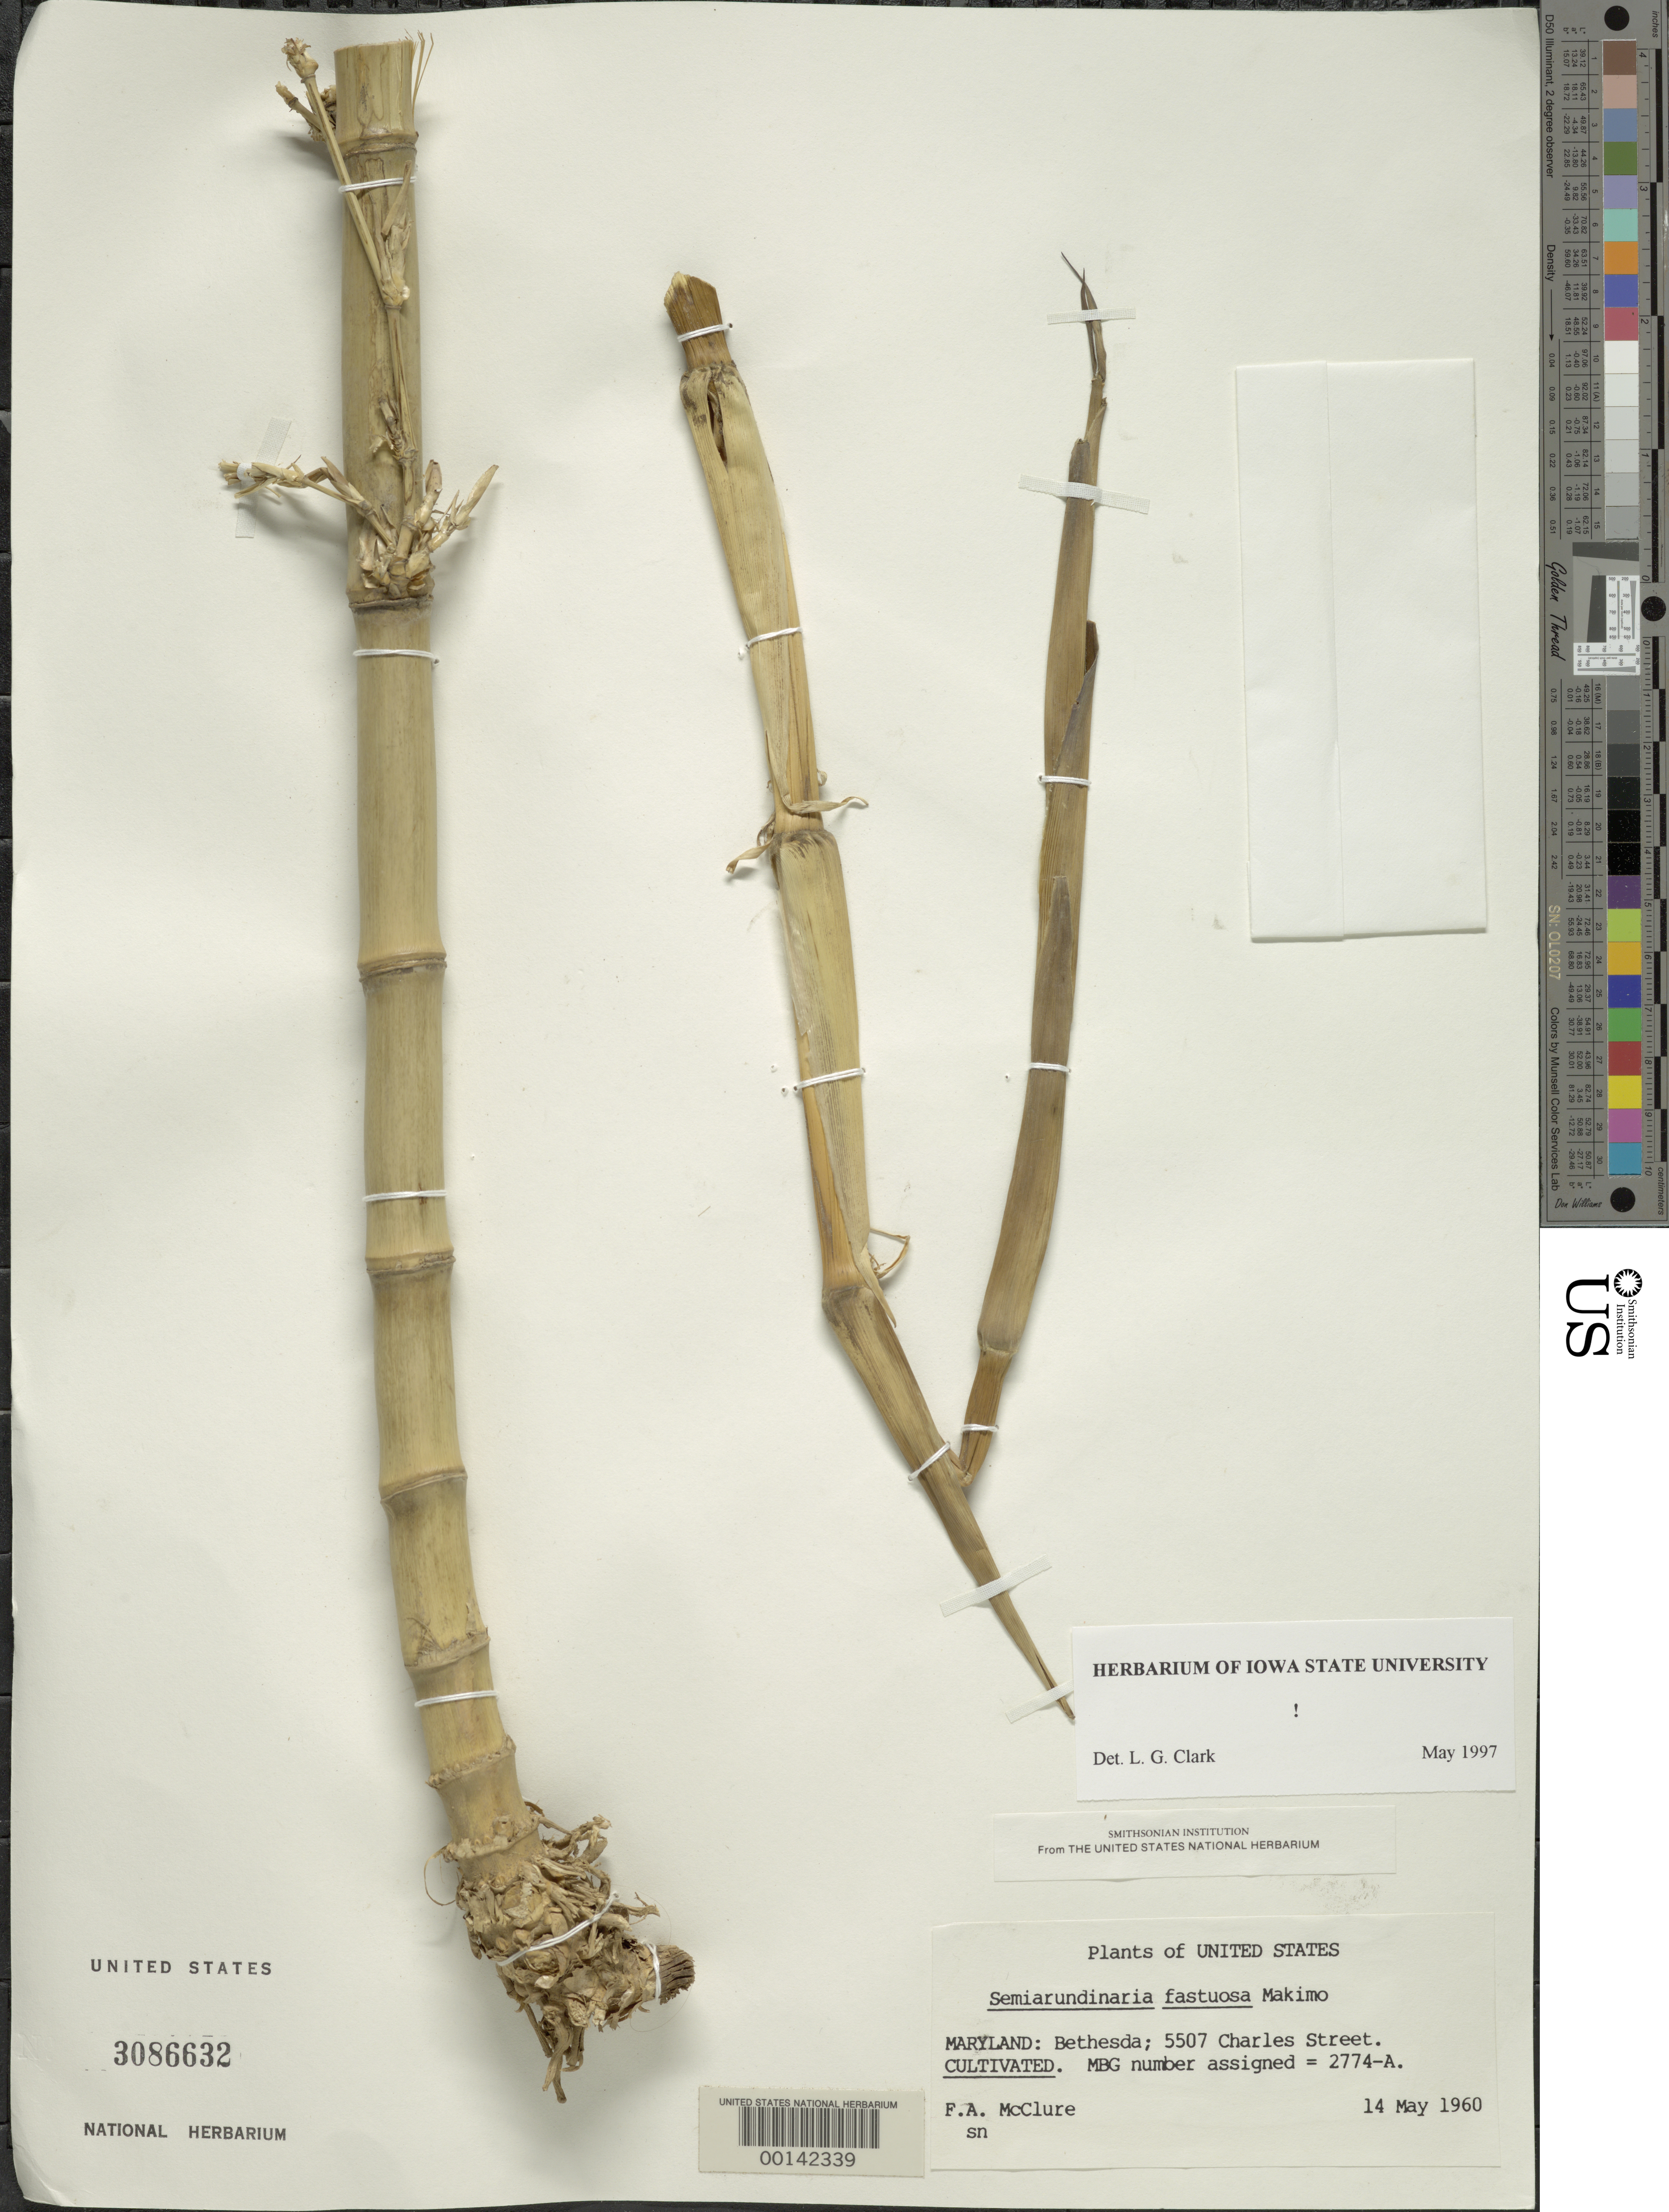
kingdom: Plantae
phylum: Tracheophyta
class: Liliopsida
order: Poales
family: Poaceae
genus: Semiarundinaria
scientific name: Semiarundinaria fastuosa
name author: Makino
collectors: F. A. McClure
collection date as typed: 14 May 1960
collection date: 1960-05-14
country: United States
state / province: Maryland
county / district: Montgomery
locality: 5507 Charles Street, Bethesda (McClure's garden)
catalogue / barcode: US 3086632